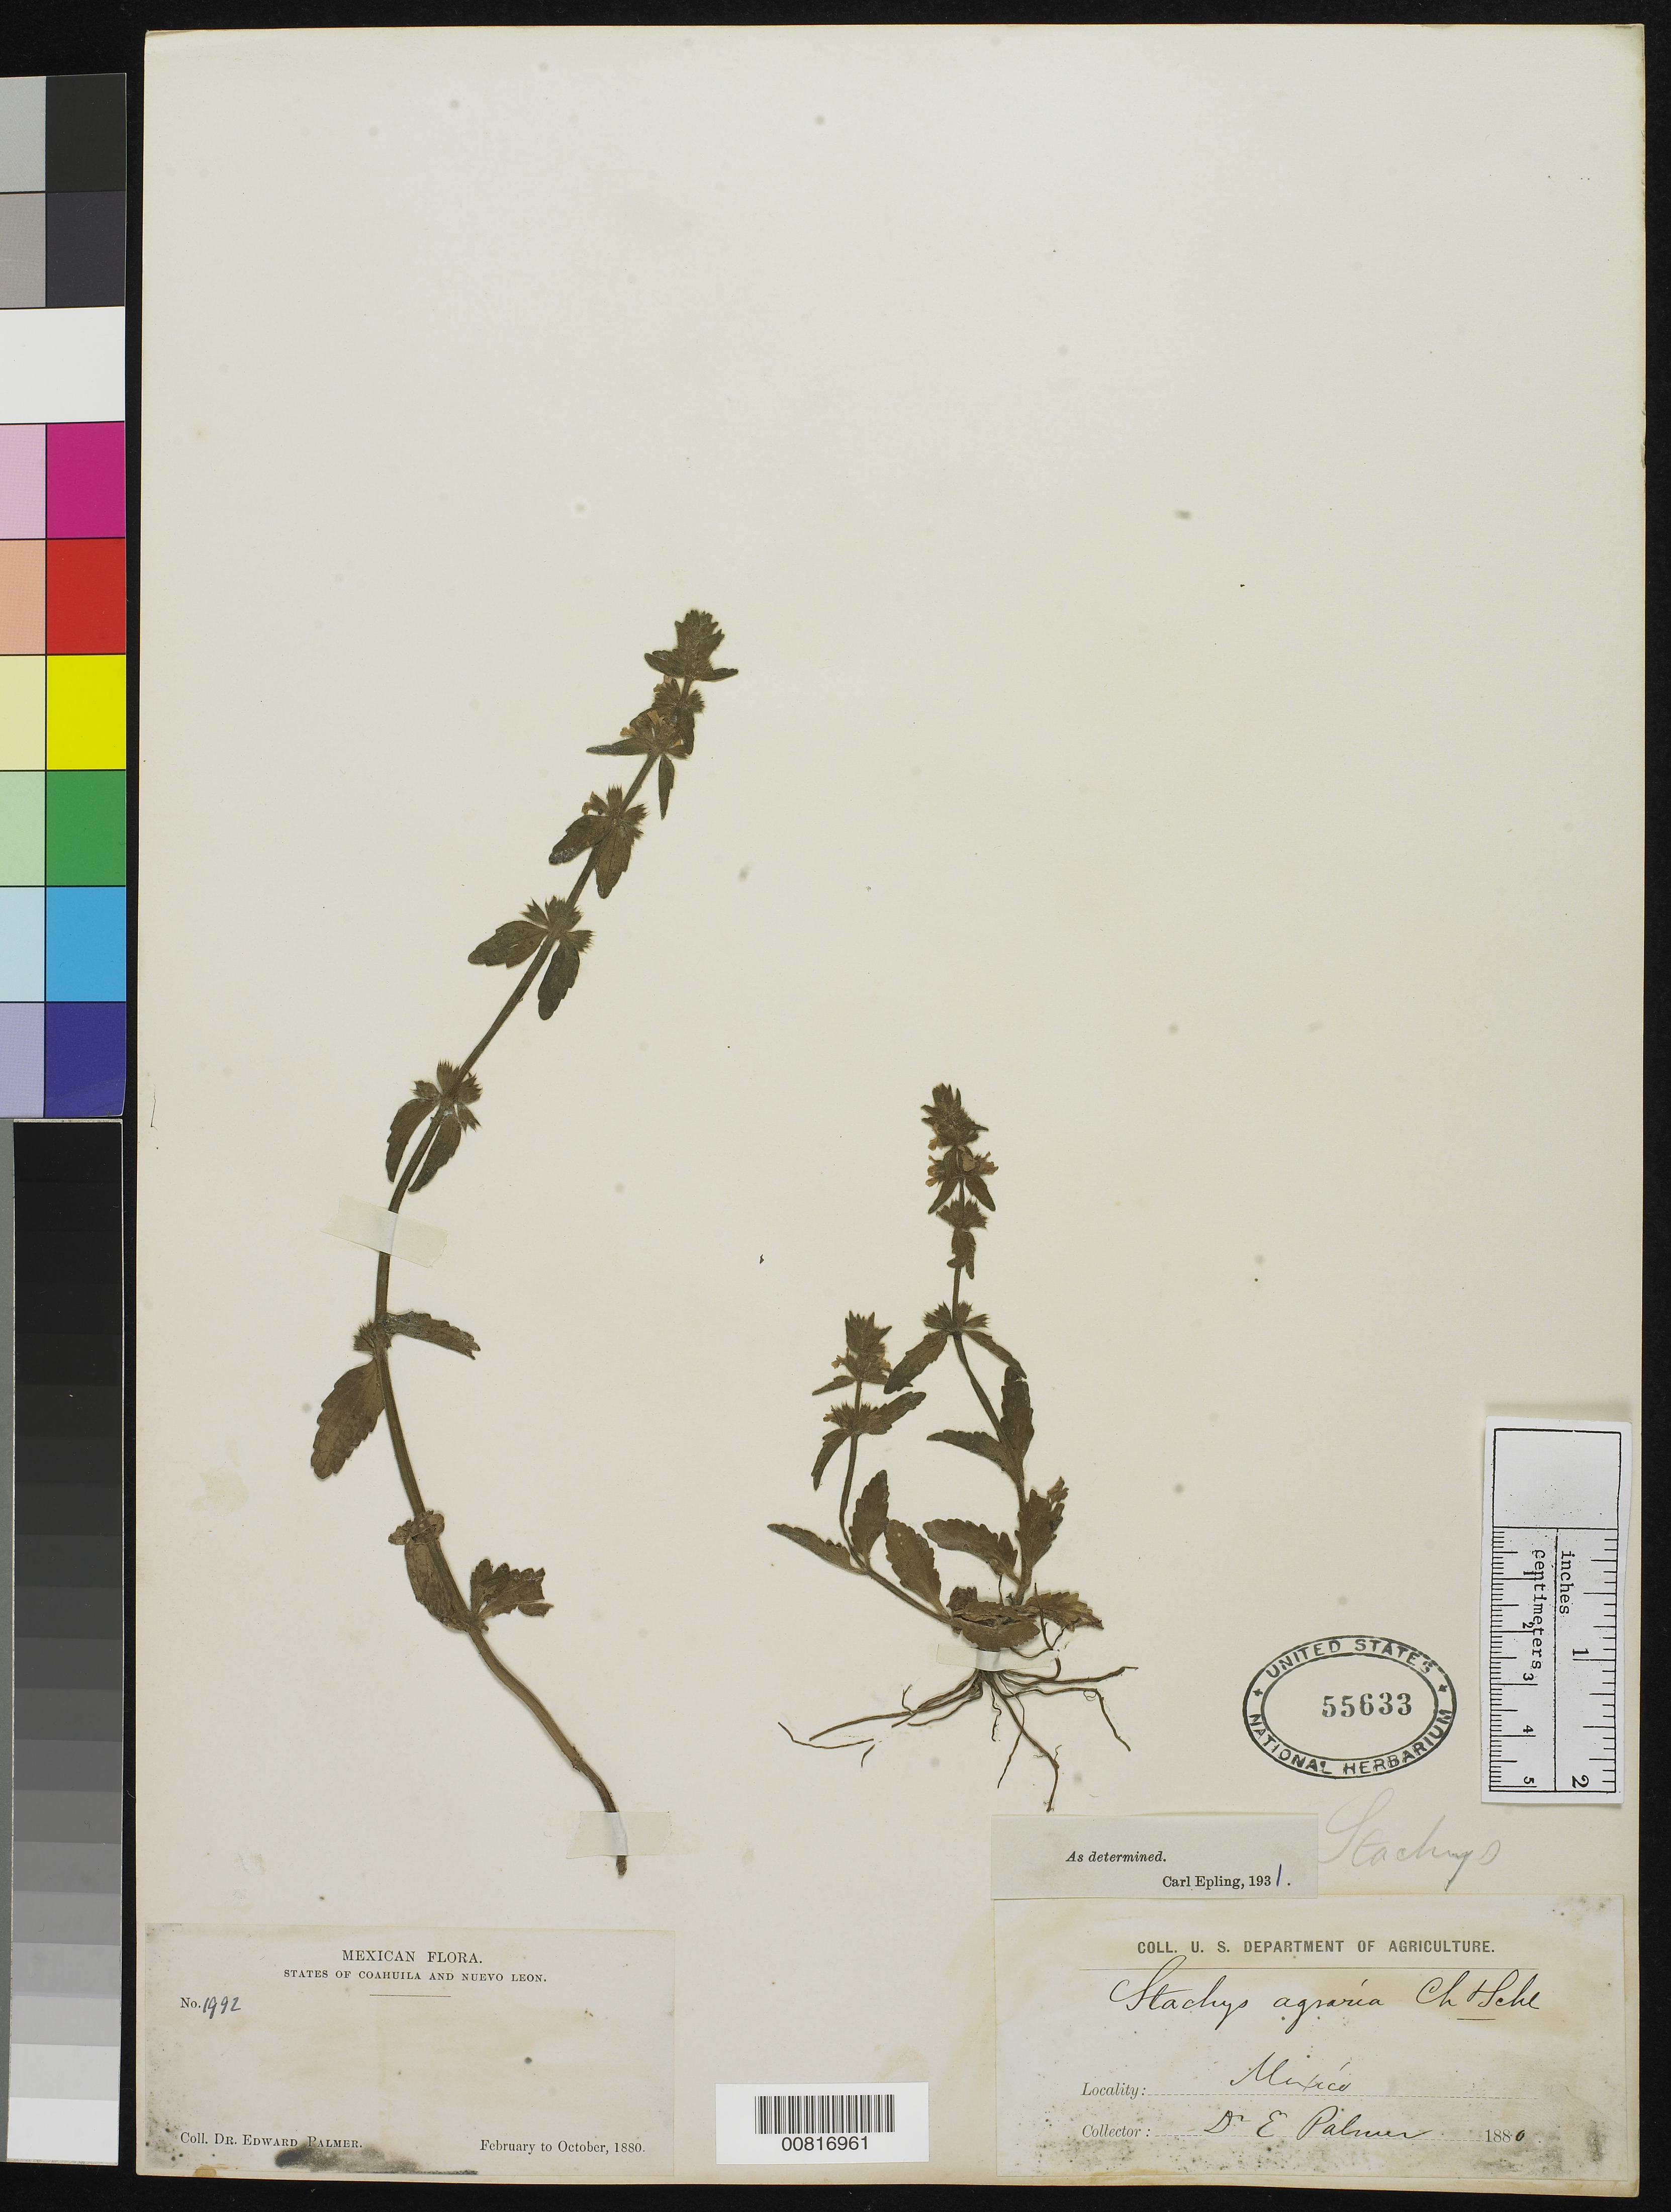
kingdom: Plantae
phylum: Tracheophyta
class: Magnoliopsida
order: Lamiales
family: Lamiaceae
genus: Stachys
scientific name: Stachys agraria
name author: Schltdl. & Cham.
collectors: E. Palmer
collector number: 1992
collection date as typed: Feb 1880 to -- Oct 1880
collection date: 1880-02/1880-10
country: Mexico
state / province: Coahuila / Nuevo León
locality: States of Coahuila and Nuevo León.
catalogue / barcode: US 55633